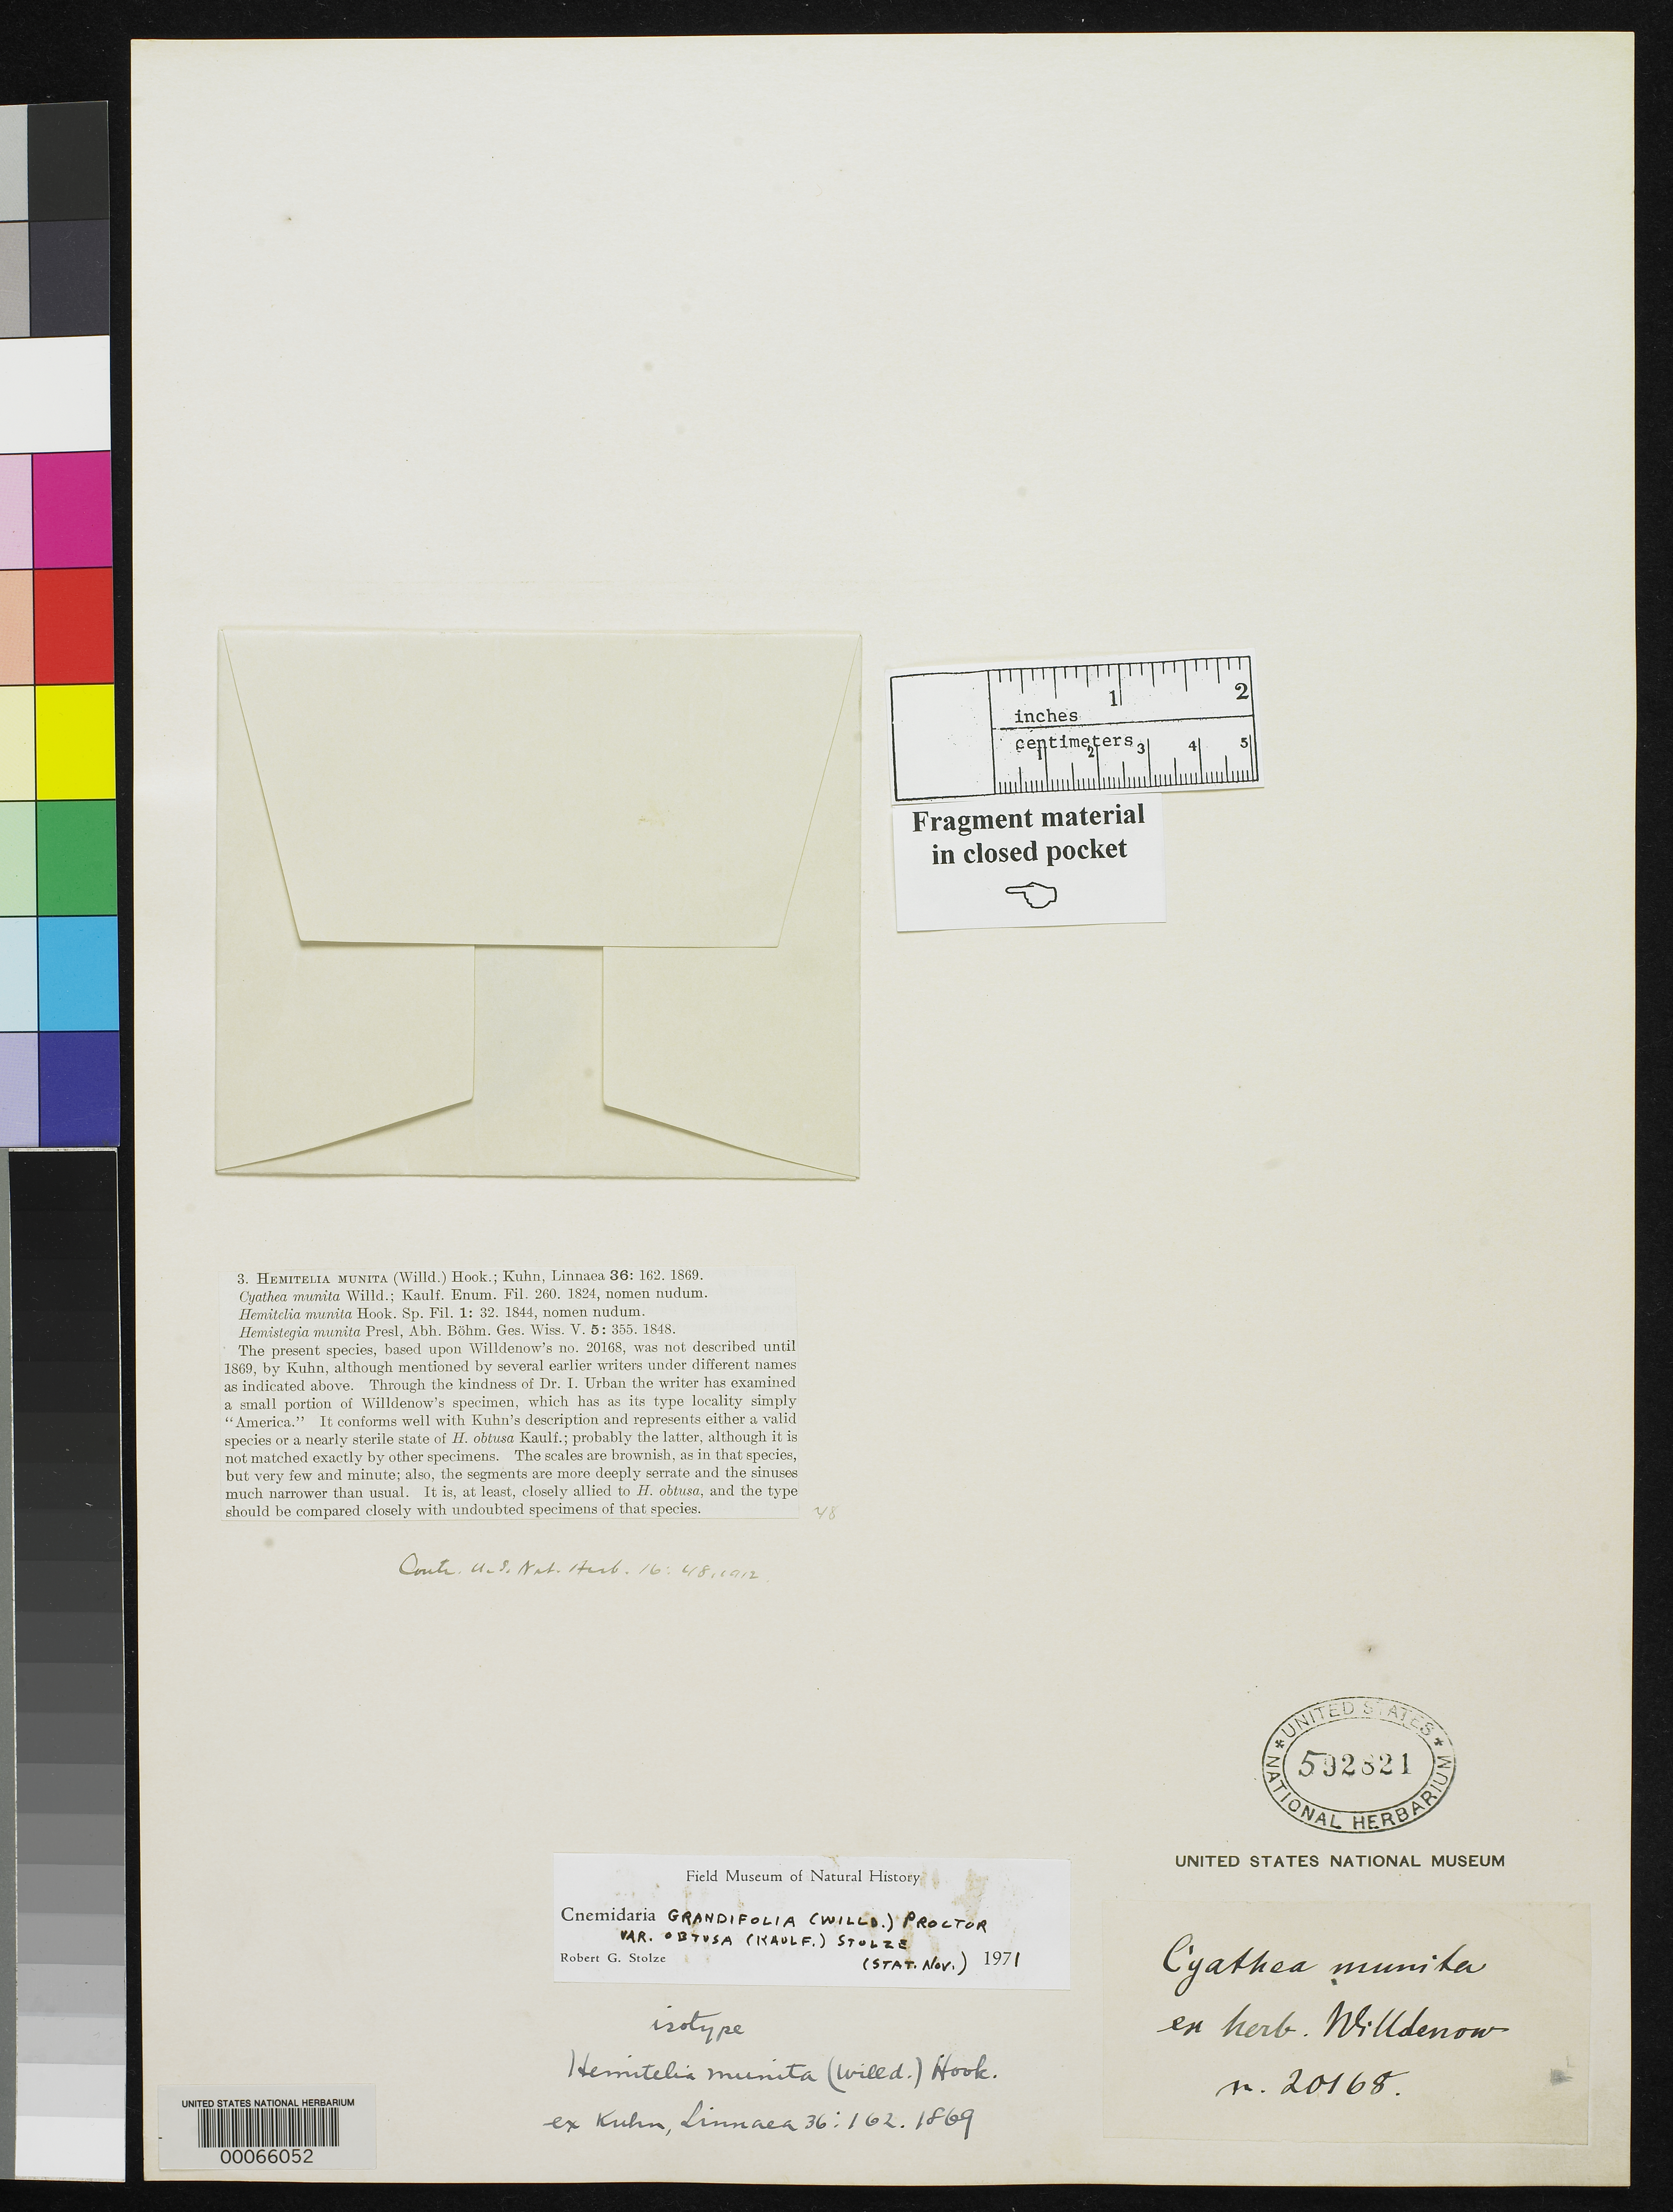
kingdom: Plantae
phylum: Tracheophyta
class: Polypodiopsida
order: Cyatheales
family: Cyatheaceae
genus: Hemitelia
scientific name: Hemitelia munita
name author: Hook. ex Kuhn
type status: Type Fragment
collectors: ex herb. Willdenow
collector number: Herb. Willd. 20168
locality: "America"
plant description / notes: Fragmentary material of type specimen ex herb. Willdenow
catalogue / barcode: US 592821